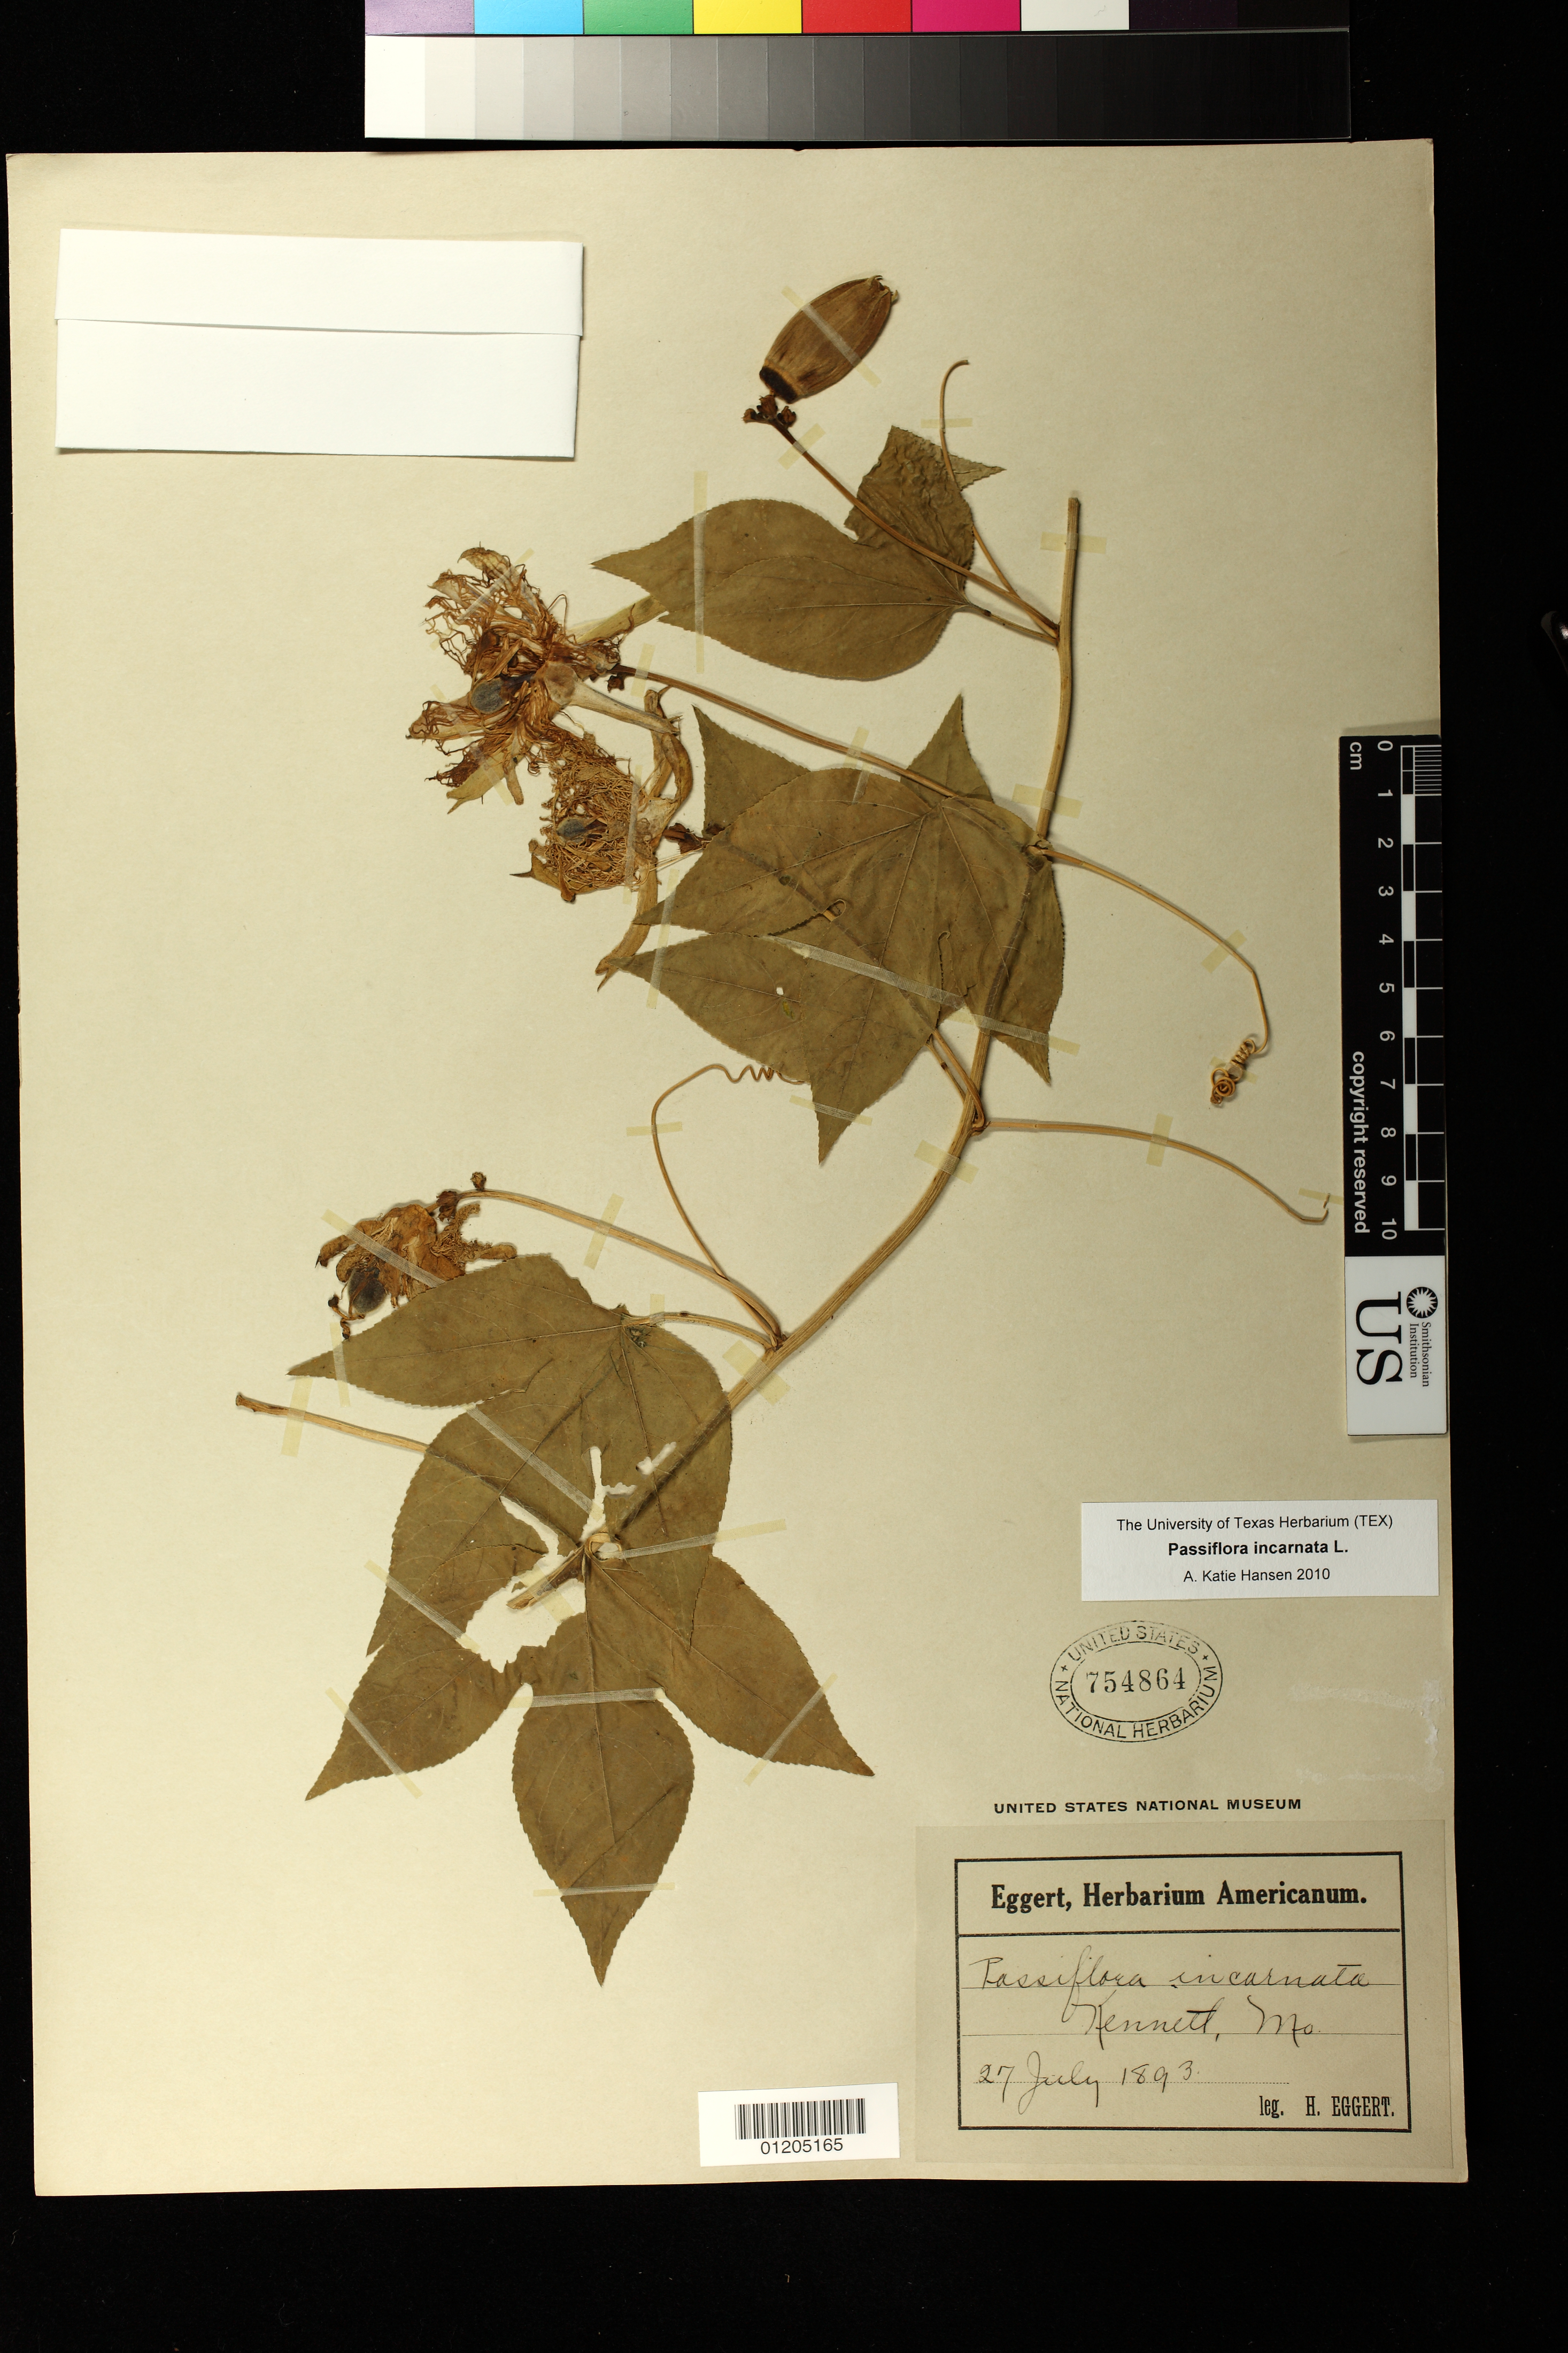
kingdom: Plantae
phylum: Tracheophyta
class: Magnoliopsida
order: Malpighiales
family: Passifloraceae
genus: Passiflora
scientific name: Passiflora incarnata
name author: L.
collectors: H. Eggert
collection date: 1893-07-27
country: United States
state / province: Missouri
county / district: Dunklin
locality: Kennett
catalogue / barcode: US 754864